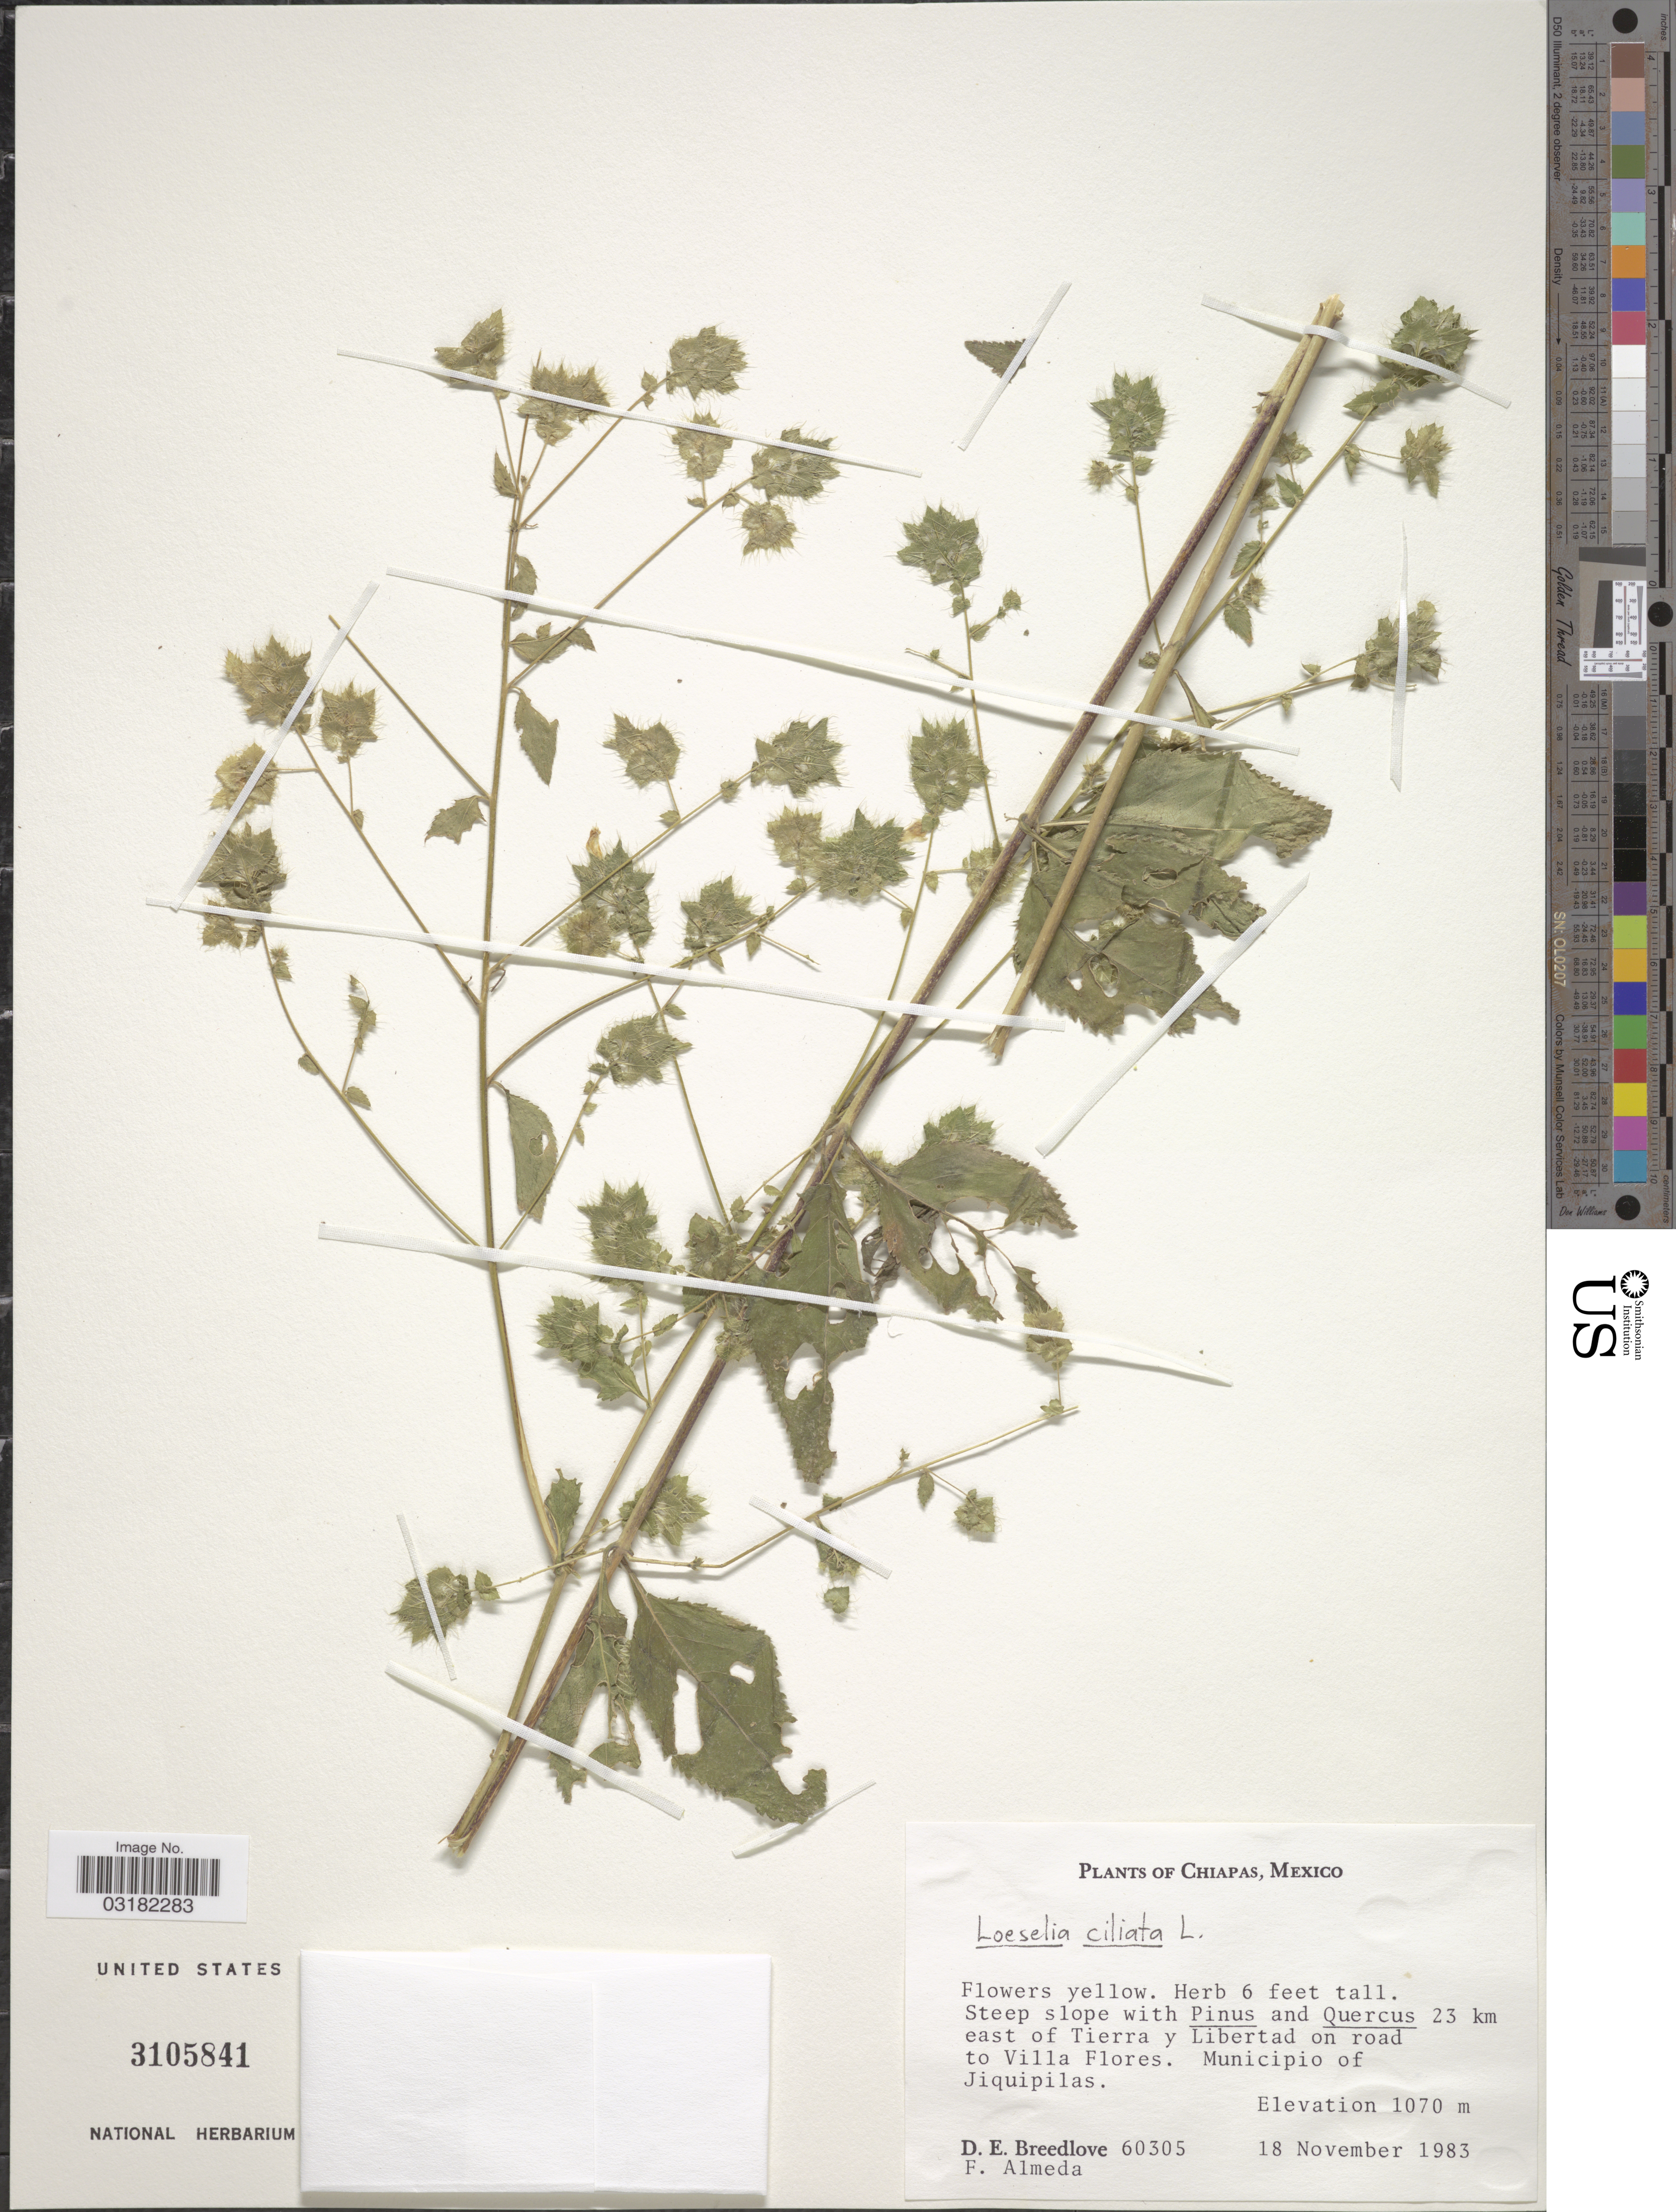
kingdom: Plantae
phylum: Tracheophyta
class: Magnoliopsida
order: Ericales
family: Polemoniaceae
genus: Loeselia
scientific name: Loeselia ciliata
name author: L.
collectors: D. E. Breedlove & F. Almeda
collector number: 60305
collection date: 1983-11-18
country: Mexico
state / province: Chiapas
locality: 23 km east of Tierra y Libertad on road to Villa Flores. Municipio of Jiquipilas.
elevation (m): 1070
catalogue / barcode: US 3105841